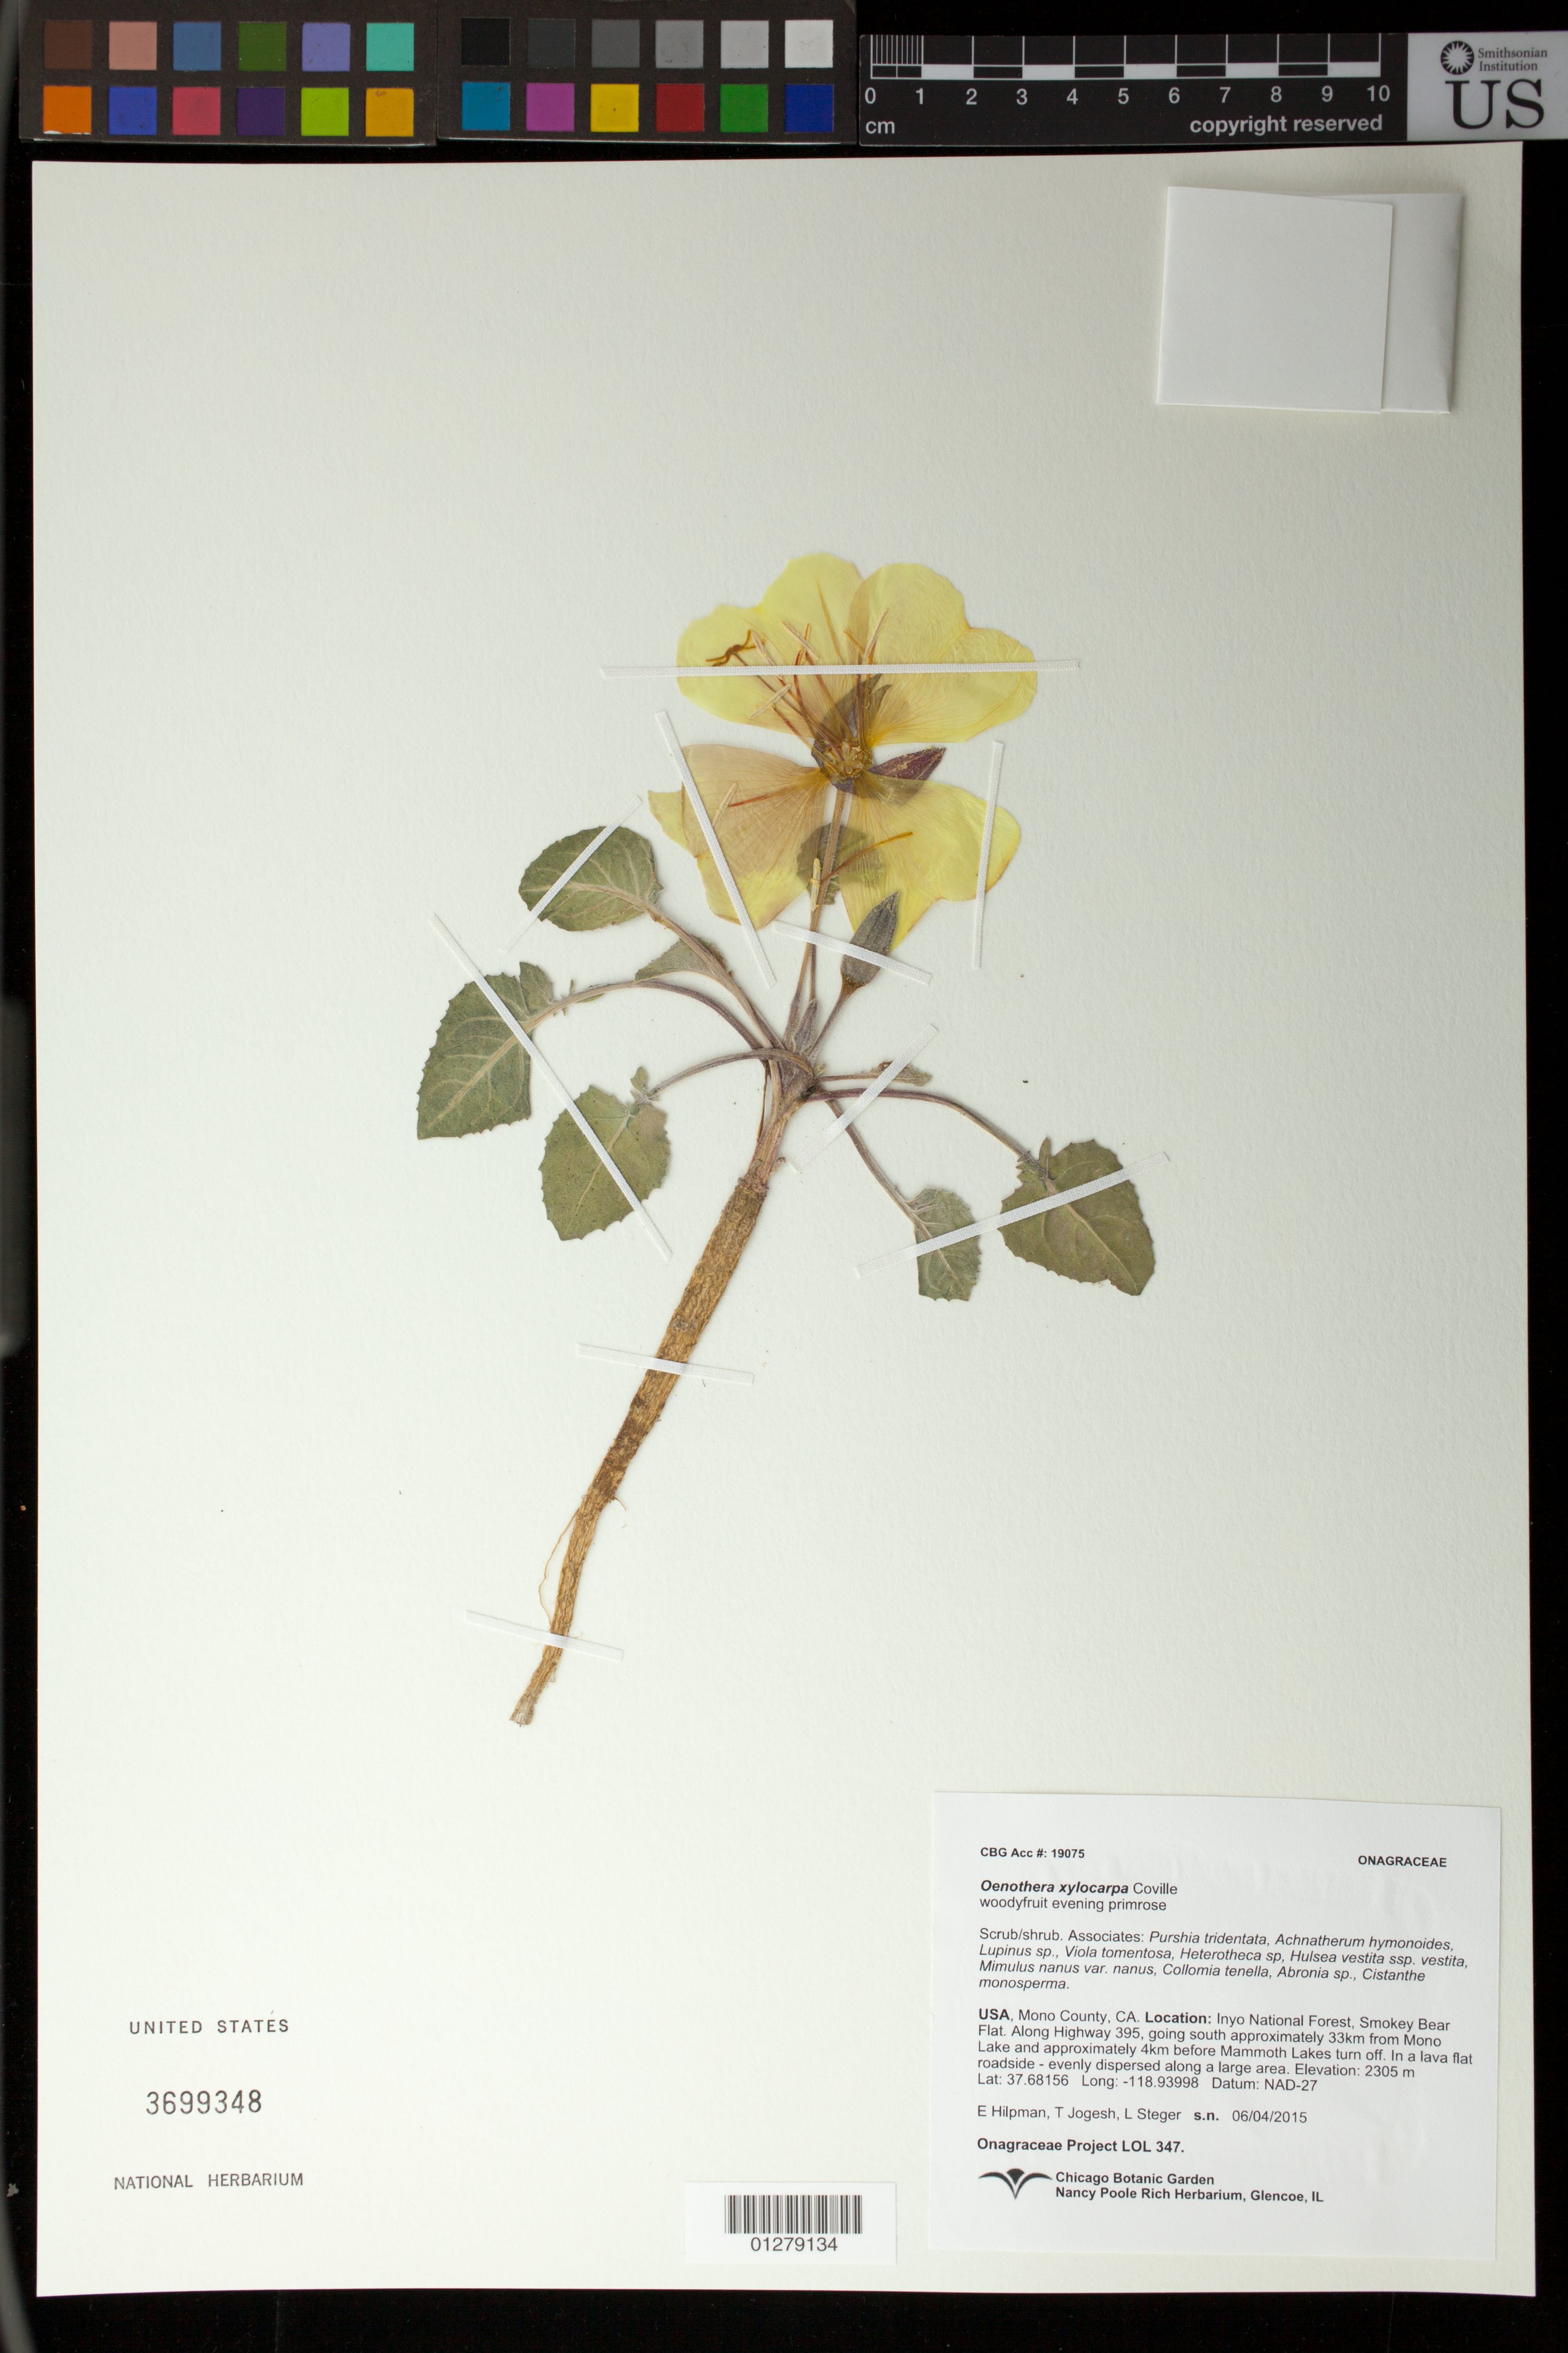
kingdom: Plantae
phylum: Tracheophyta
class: Magnoliopsida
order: Myrtales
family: Onagraceae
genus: Oenothera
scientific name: Oenothera xylocarpa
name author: Coville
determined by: Wagner, W. L., (BOT), Smithsonian Institution - National Museum of Natural History (UNITED STATES)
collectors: E. Hilpman, L. Steger & T. Jojesh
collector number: LOL 347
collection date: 2015-06-03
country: United States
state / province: California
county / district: Mono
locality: Inyo National Forest. Along Highway 395, going south approximately 33km from Mono Lake and approximately 4km before Mammoth Lakes turn off. In a lava flat roadside - evenly dispersed along a large area.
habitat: Scrub/shrub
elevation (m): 2305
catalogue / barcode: US 3699348